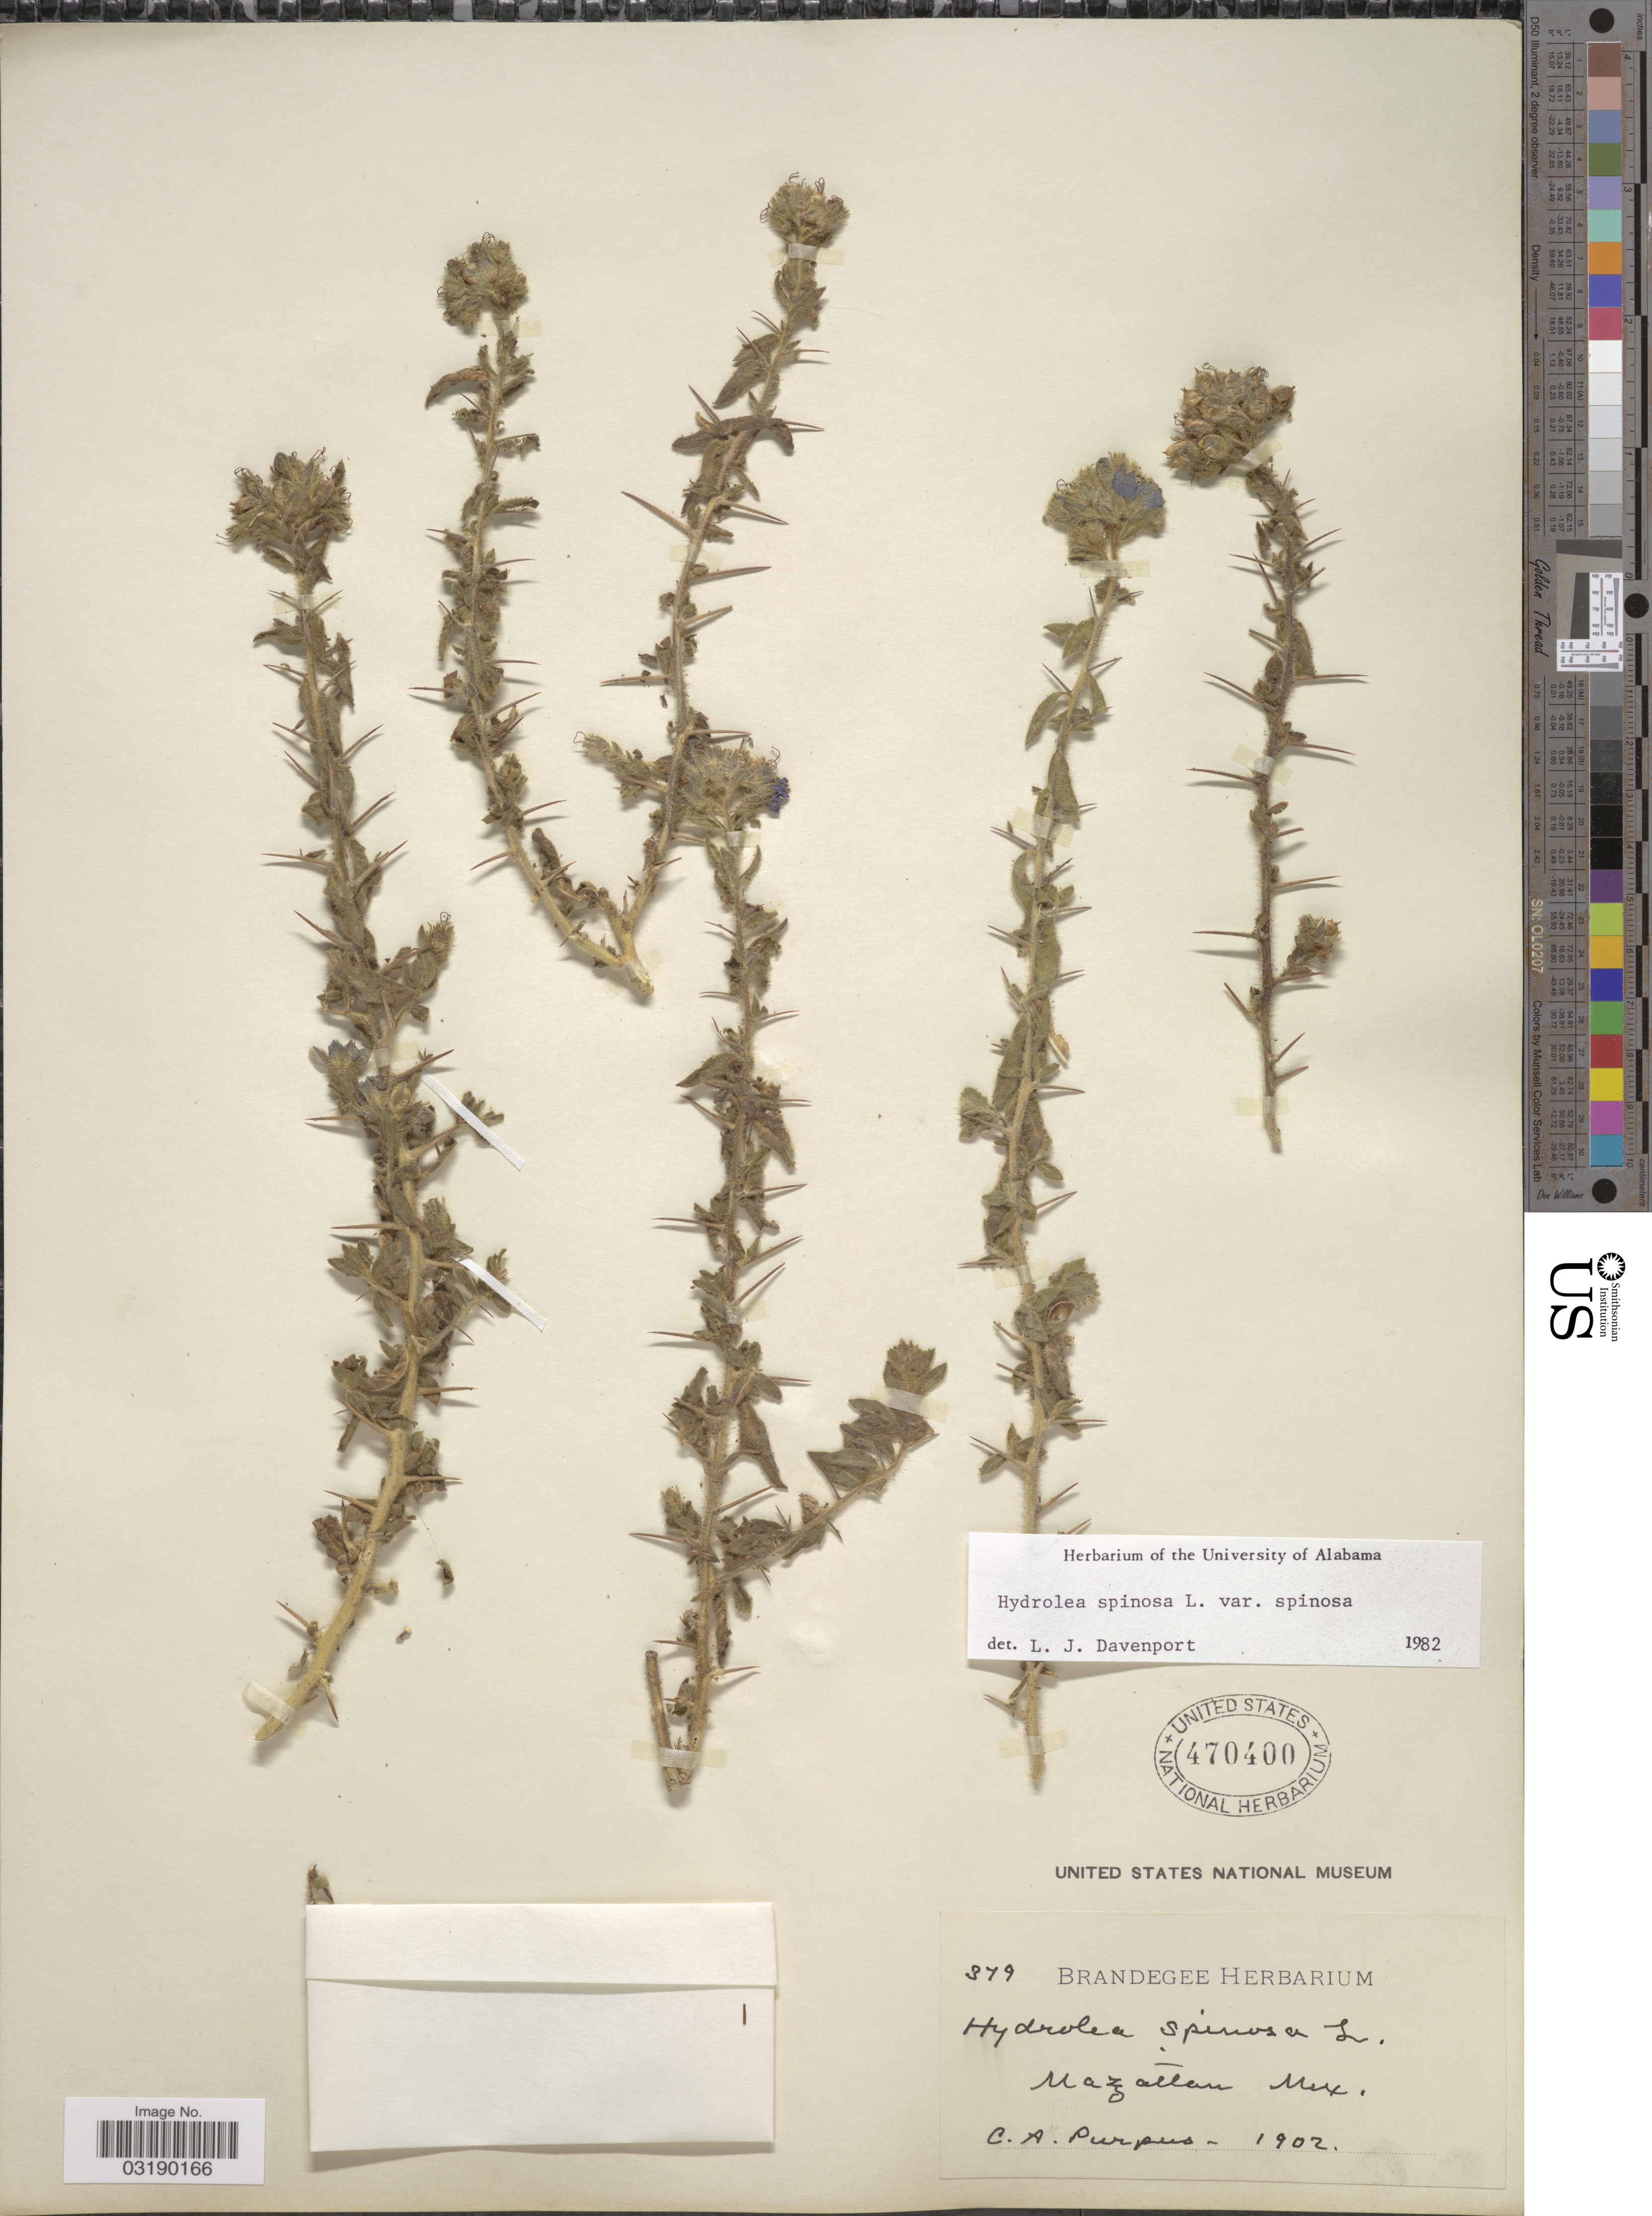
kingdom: Plantae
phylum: Tracheophyta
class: Magnoliopsida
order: Solanales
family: Hydroleaceae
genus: Hydrolea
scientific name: Hydrolea spinosa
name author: L.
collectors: C. A. Purpus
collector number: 379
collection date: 1902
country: Mexico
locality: Mazatlan.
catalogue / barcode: US 470400